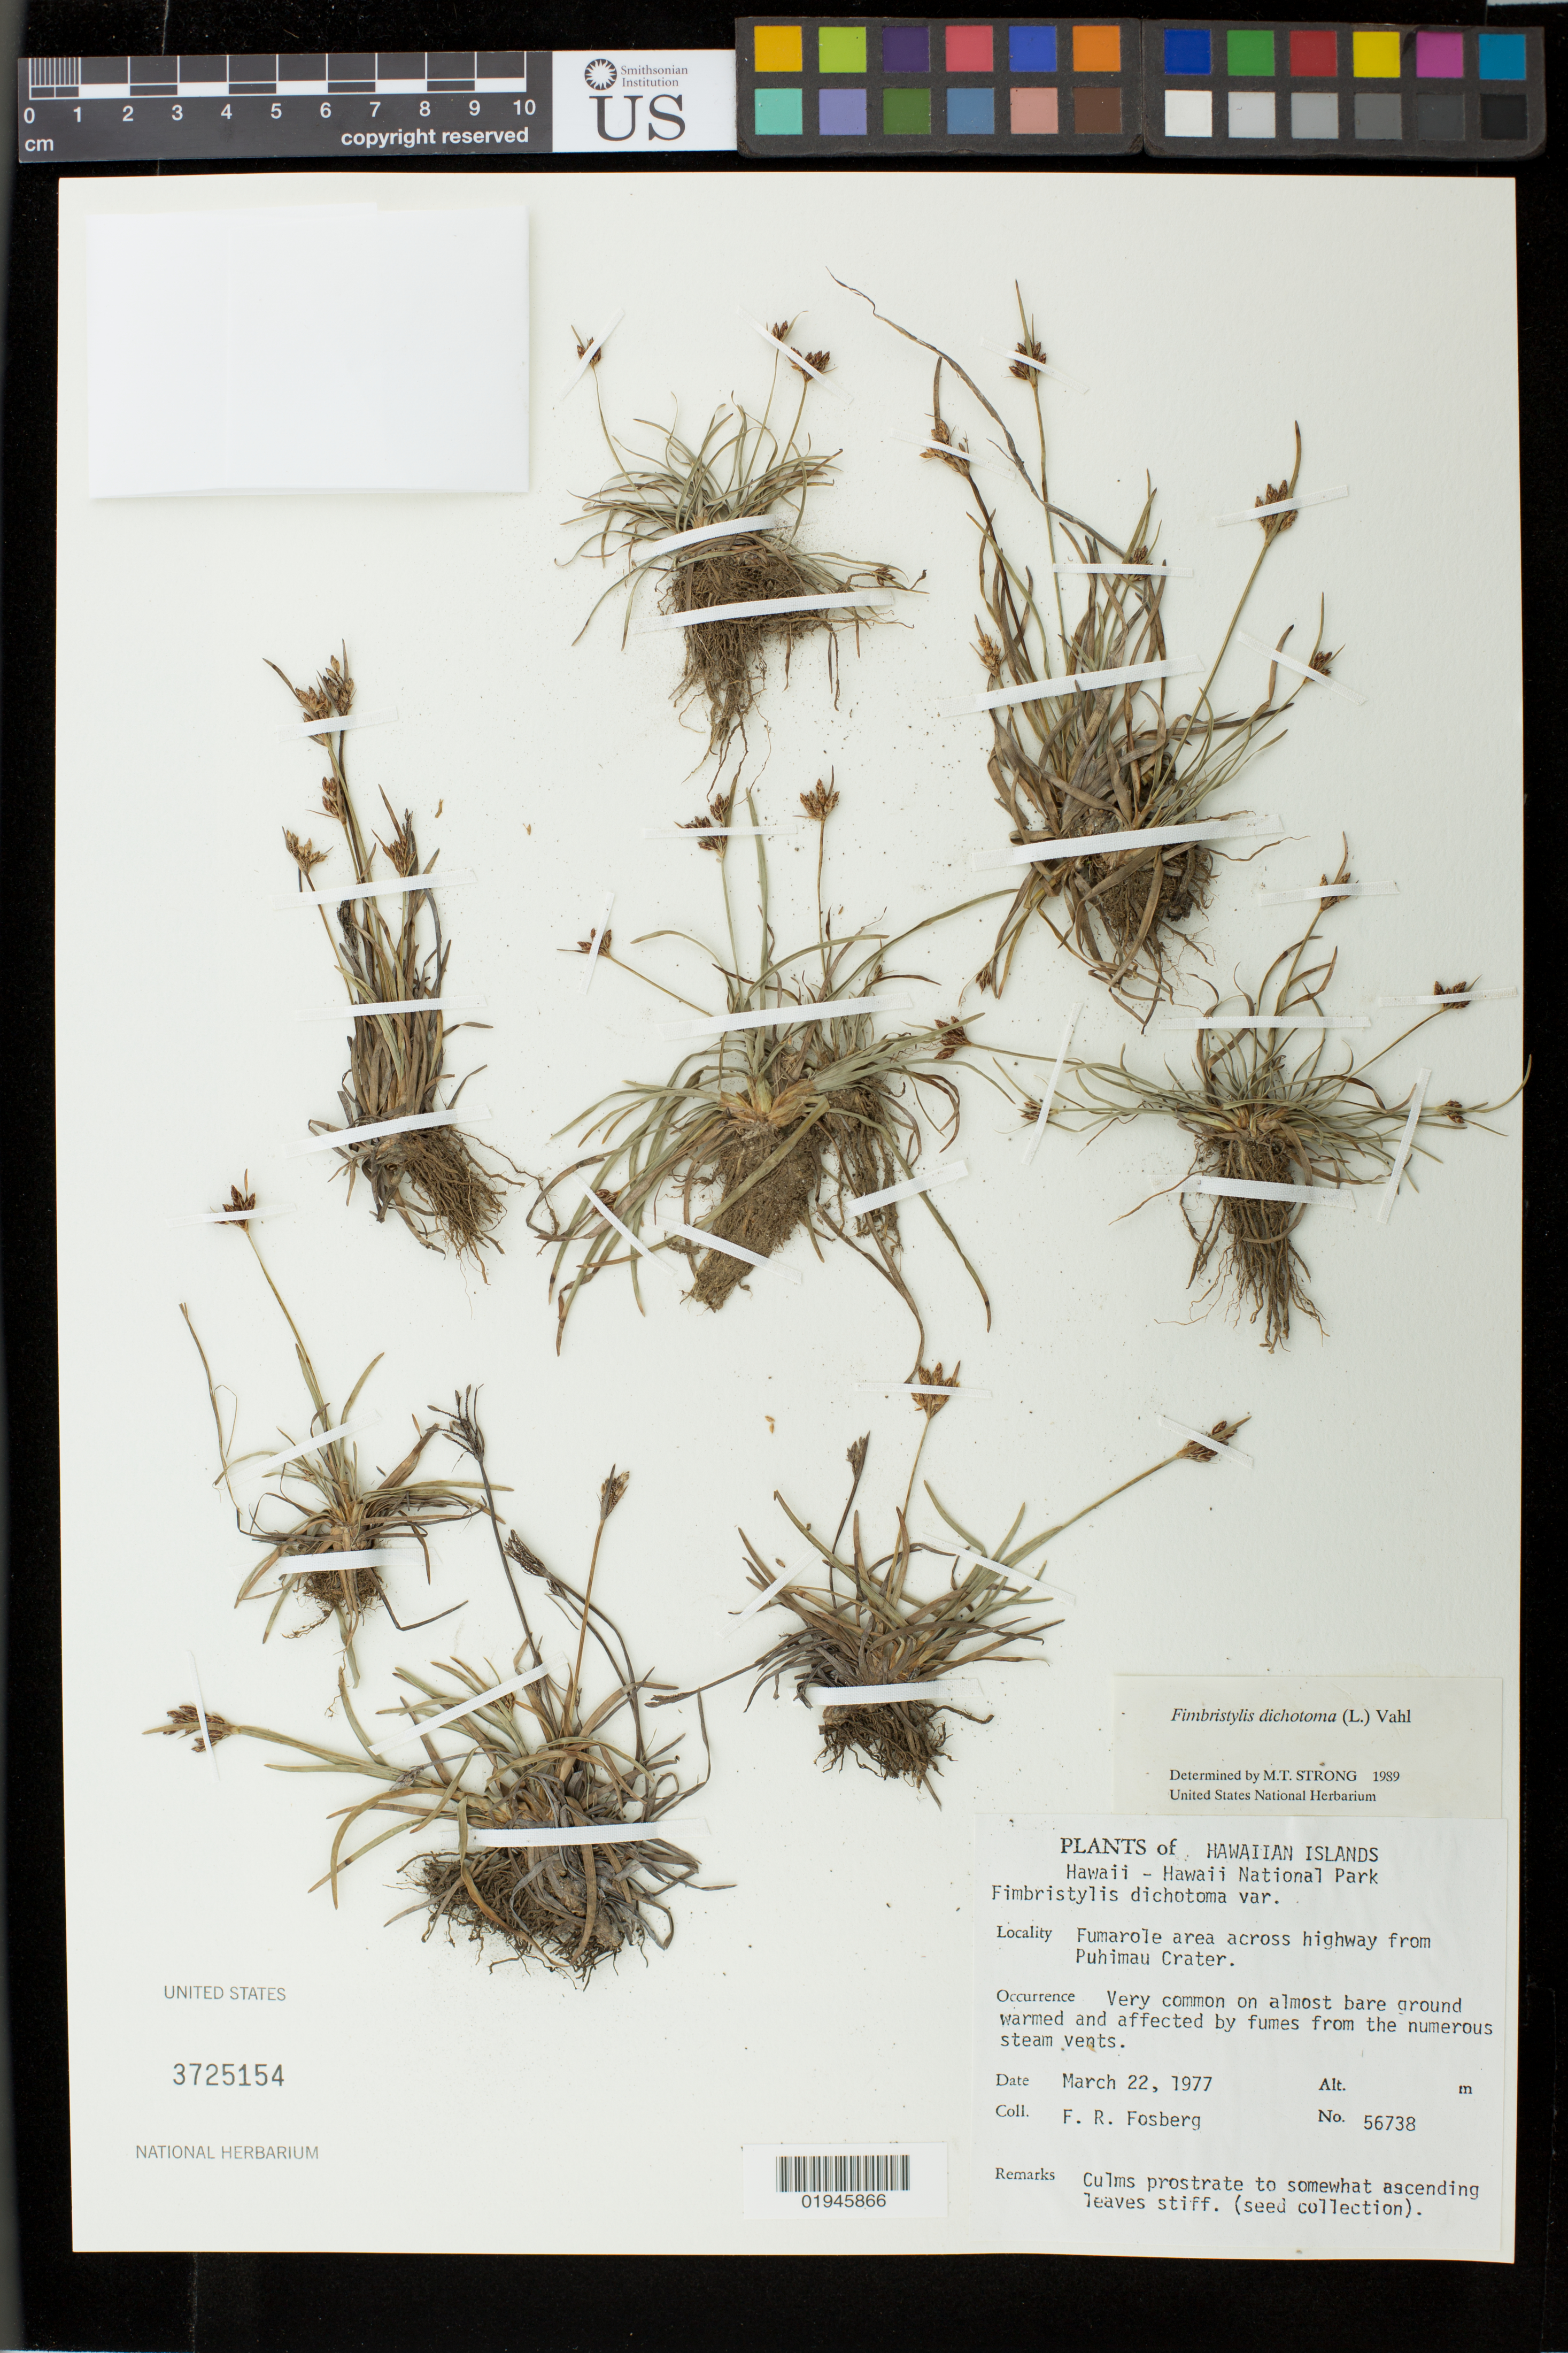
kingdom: Plantae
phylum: Tracheophyta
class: Liliopsida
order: Poales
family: Cyperaceae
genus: Fimbristylis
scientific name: Fimbristylis dichotoma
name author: (L.) Vahl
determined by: Strong, M. T., (US), Smithsonian Institution - National Museum of Natural History (UNITED STATES)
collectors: F. R. Fosberg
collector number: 56738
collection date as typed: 22 Mar 1977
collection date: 1977-03-22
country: United States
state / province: Hawaii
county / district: Hawaii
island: Hawaii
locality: Fumarole area across highway from Puhimau Crater.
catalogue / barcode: US 3725154